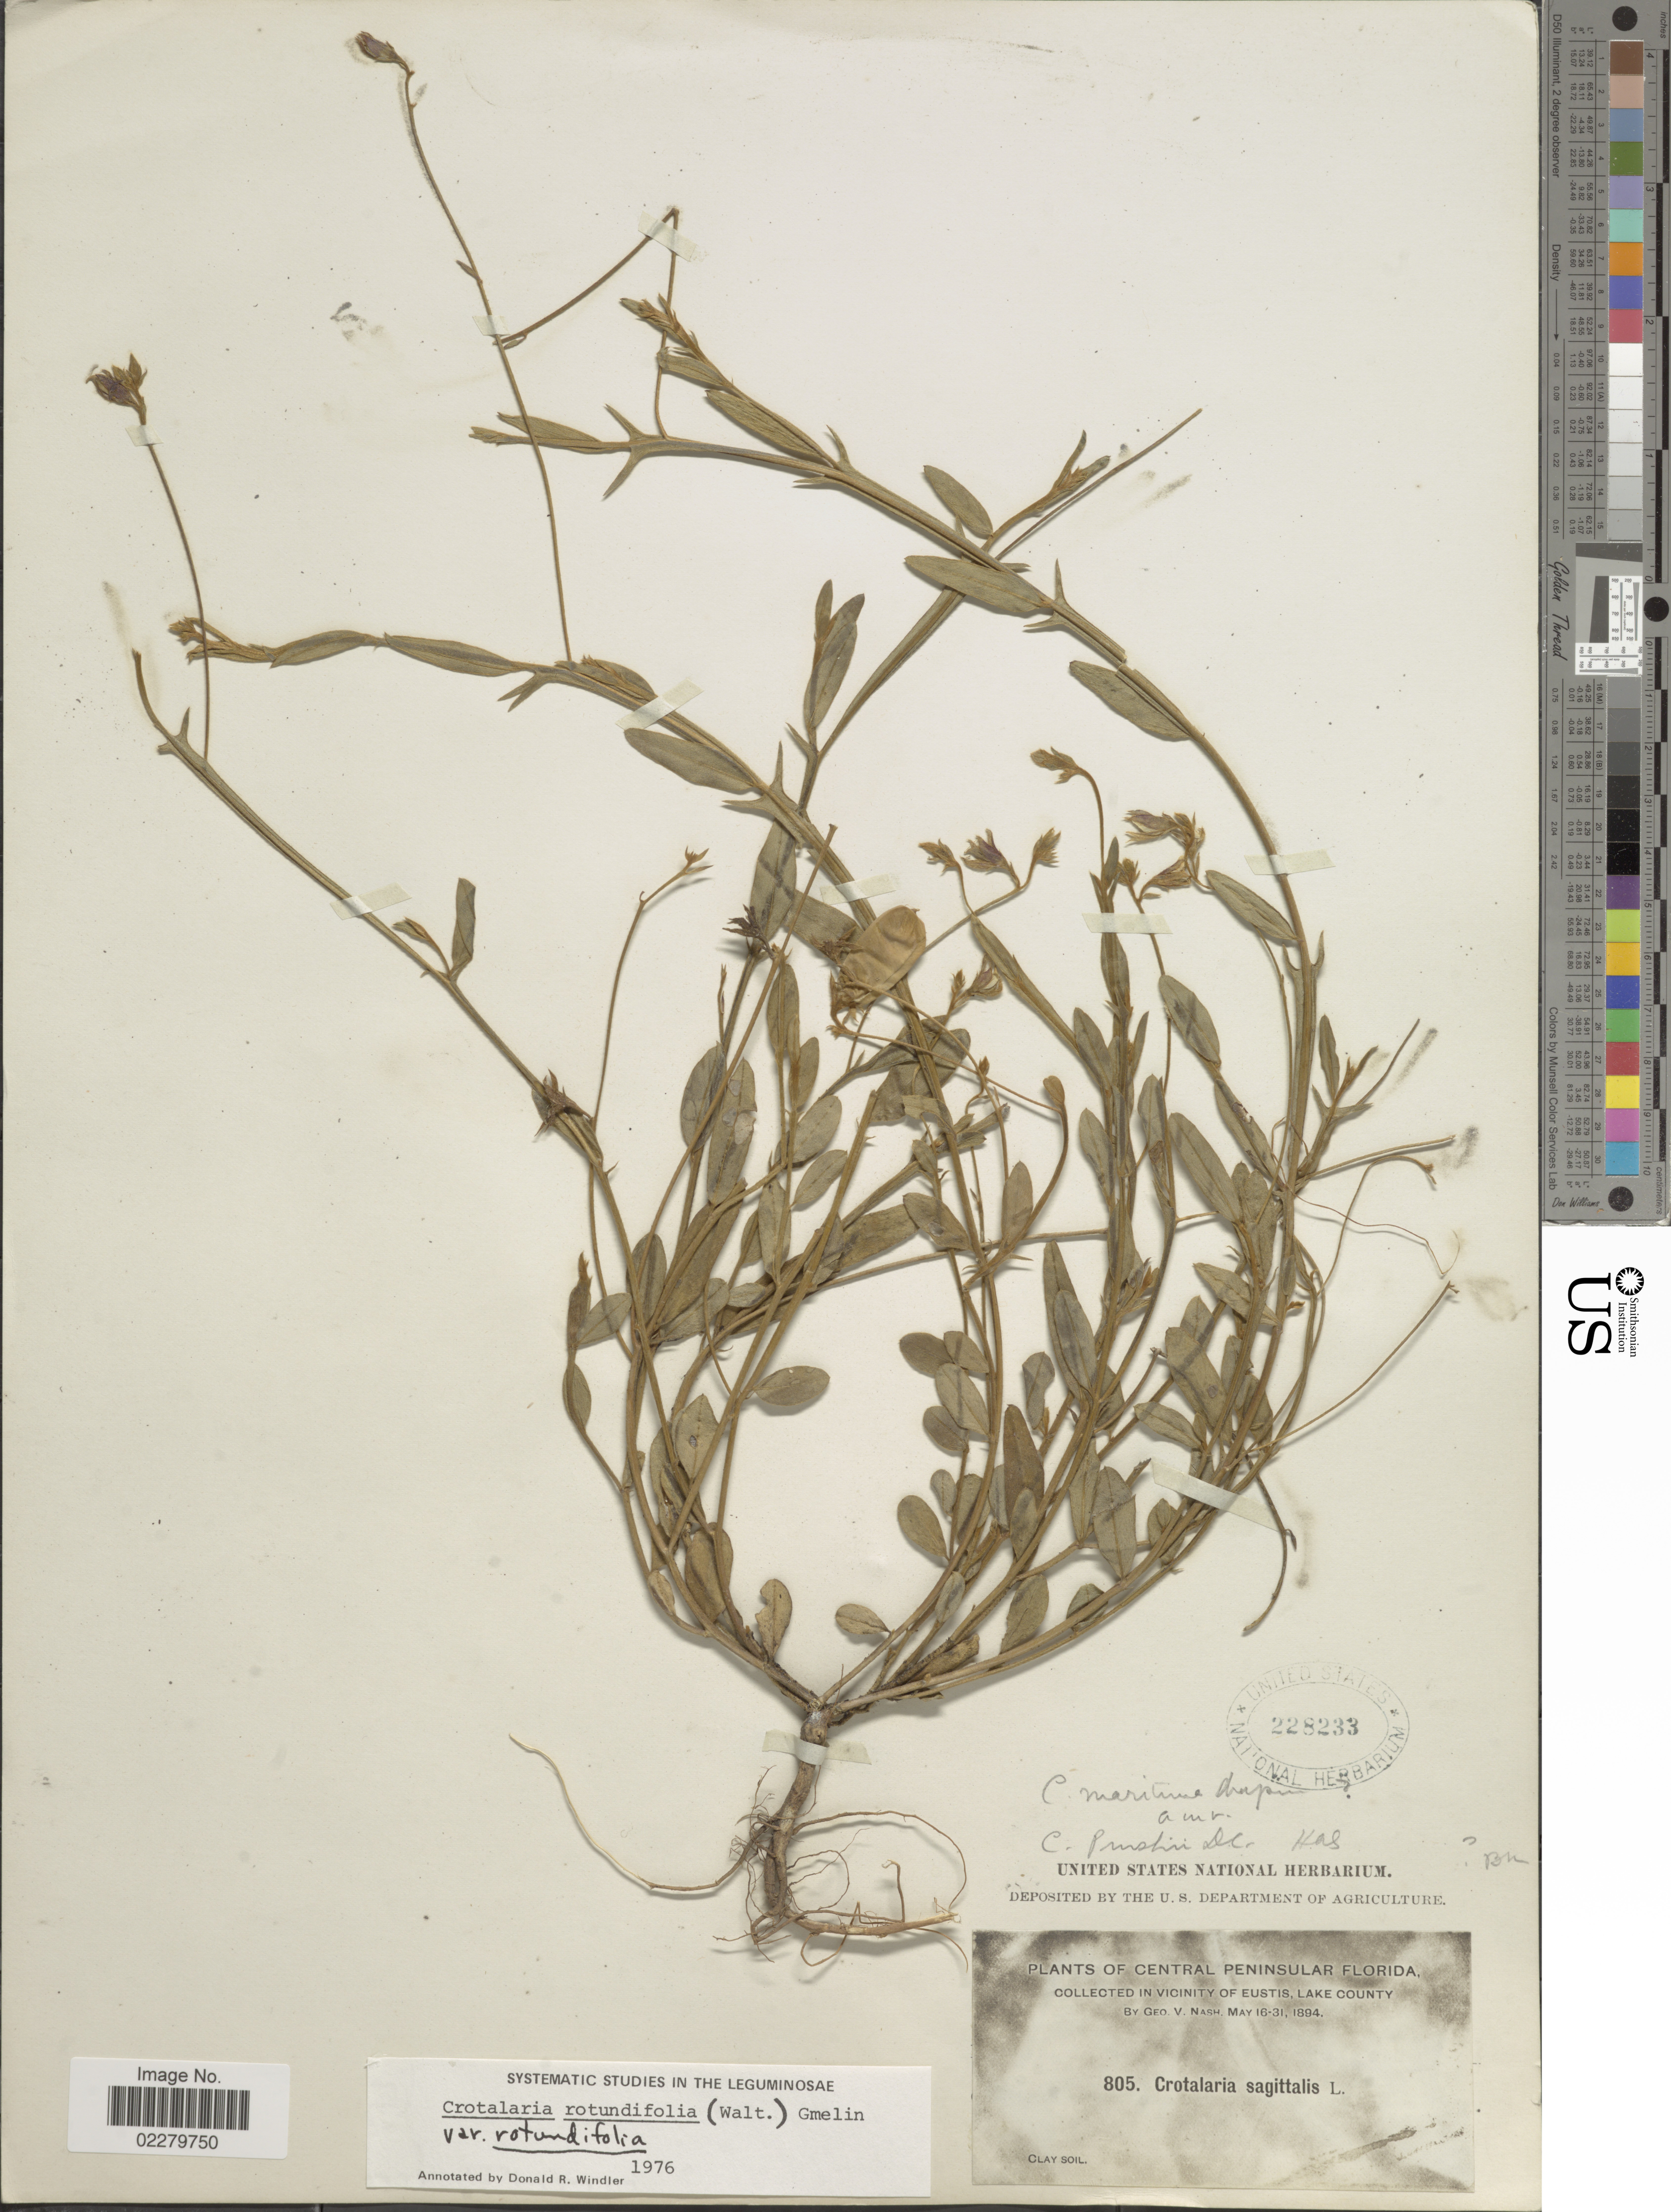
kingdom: Plantae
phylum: Tracheophyta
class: Magnoliopsida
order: Fabales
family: Fabaceae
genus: Crotalaria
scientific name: Crotalaria rotundifolia var. rotundifolia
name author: (Walter) J.F. Gmel.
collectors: G. V. Nash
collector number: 805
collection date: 1894-05-16/1894-05-31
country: United States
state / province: Florida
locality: Central Peninsular Florida. In Vicinity of Eustis, Lake County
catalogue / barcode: US 228233